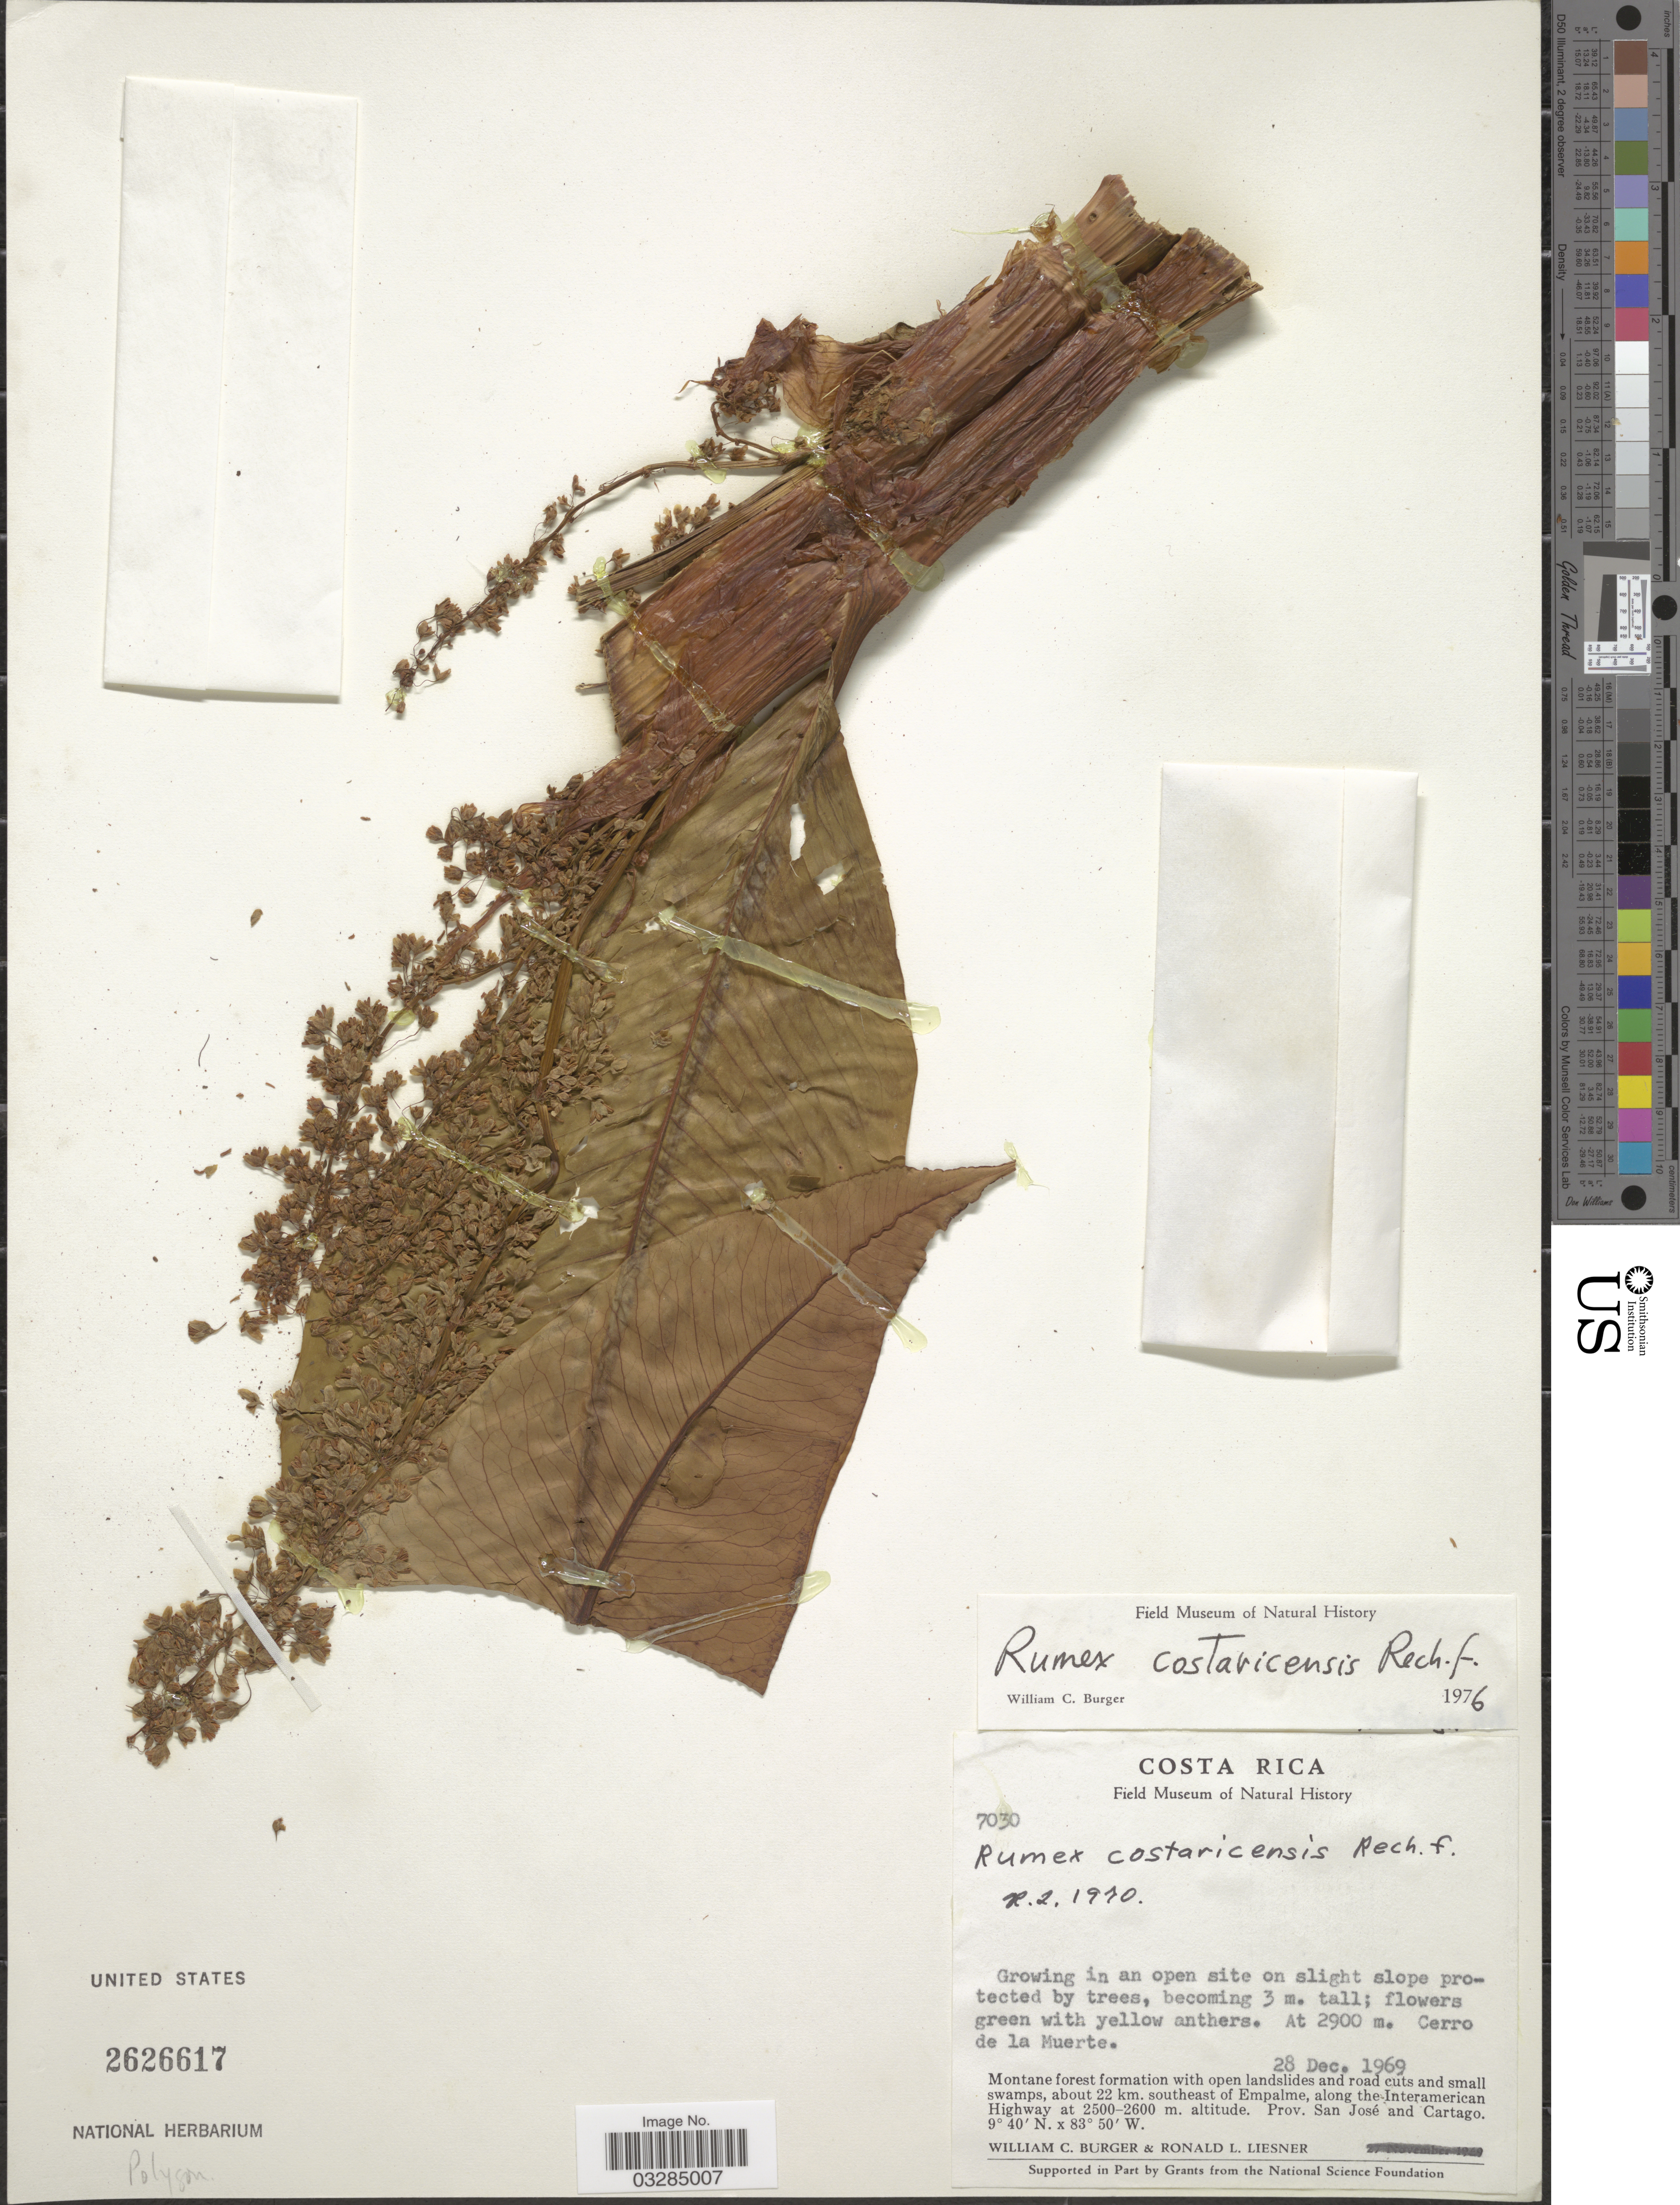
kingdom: Plantae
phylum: Tracheophyta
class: Magnoliopsida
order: Caryophyllales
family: Polygonaceae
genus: Rumex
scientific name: Rumex costaricensis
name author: Rech. f.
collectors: W. Burger & R. L. Liesner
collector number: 7030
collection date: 1969-12-28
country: Costa Rica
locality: Cerro de la Muerte. Montane forest formation with open landslides and road cuts and small swamps, about 22 km. southeast of Empalme, along the Interamerican Highway. Prov. San José and Cartago.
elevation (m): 2500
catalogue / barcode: US 2626617